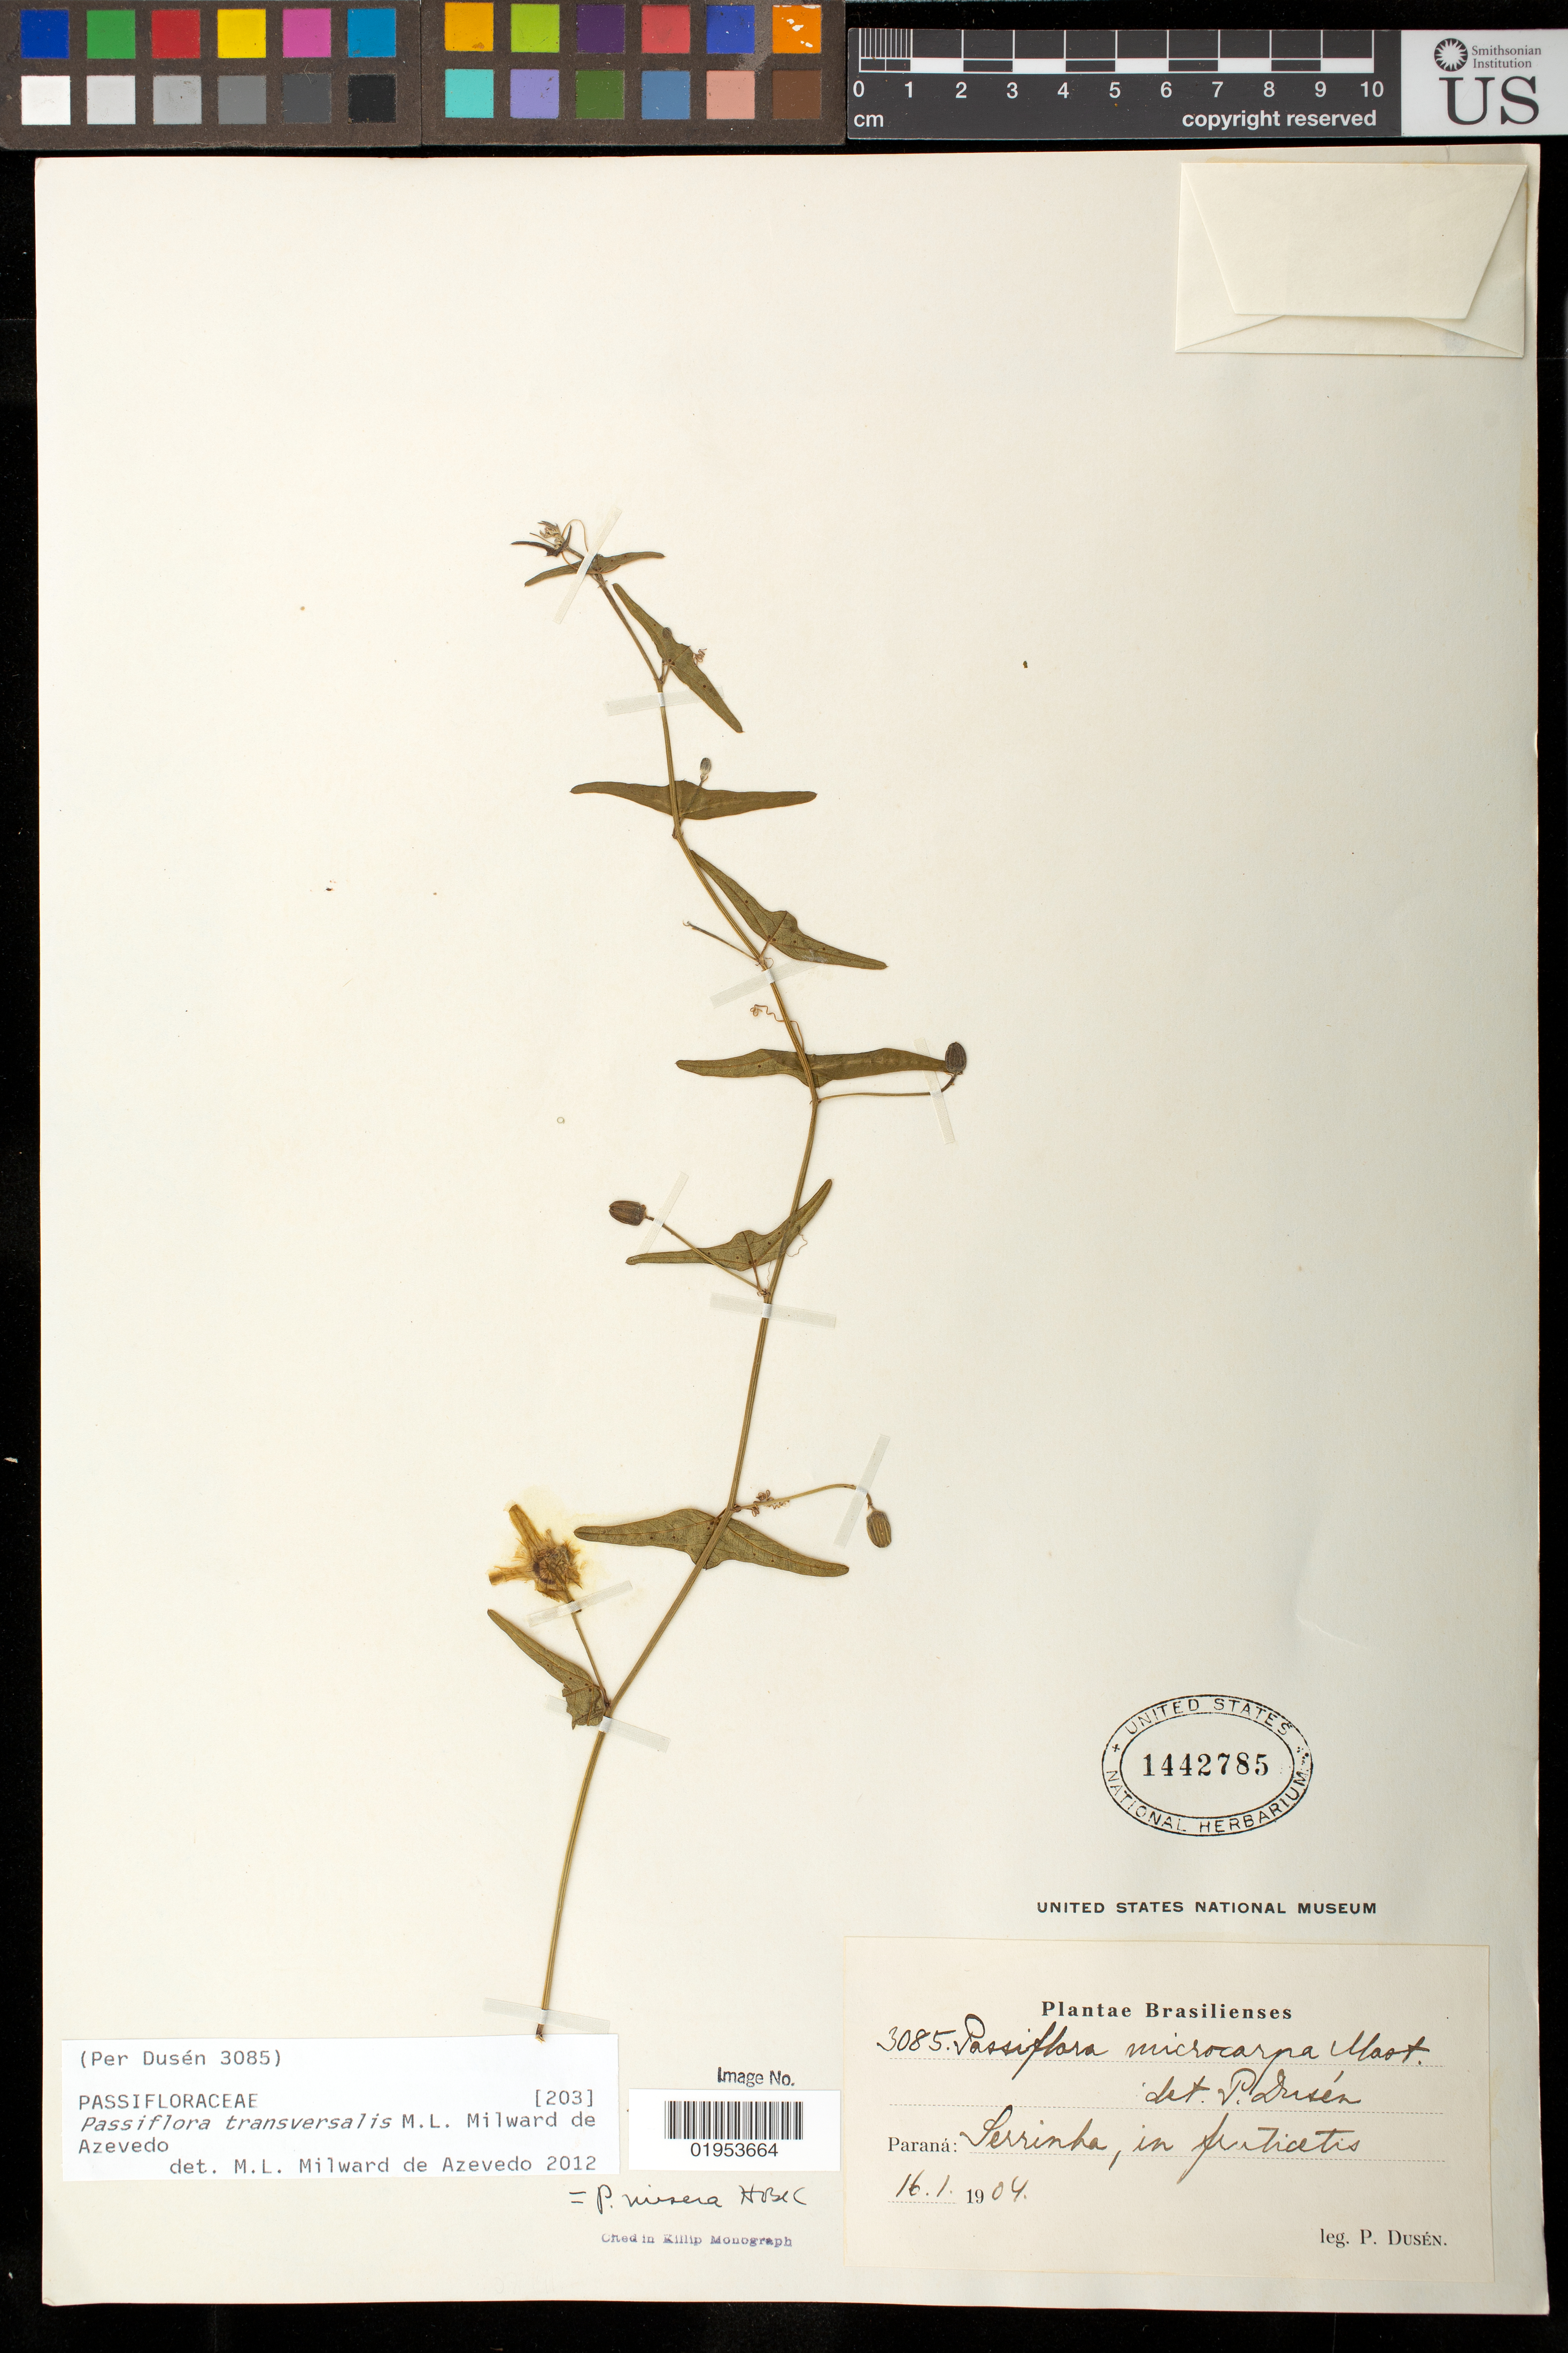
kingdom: Plantae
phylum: Tracheophyta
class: Magnoliopsida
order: Malpighiales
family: Passifloraceae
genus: Passiflora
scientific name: Passiflora transversalis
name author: Azevedo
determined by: Azevedo, M. A. Milward de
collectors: P. Dusén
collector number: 3085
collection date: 1904-01-16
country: Brazil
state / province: Paraná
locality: Serrinha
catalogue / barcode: US 1442785